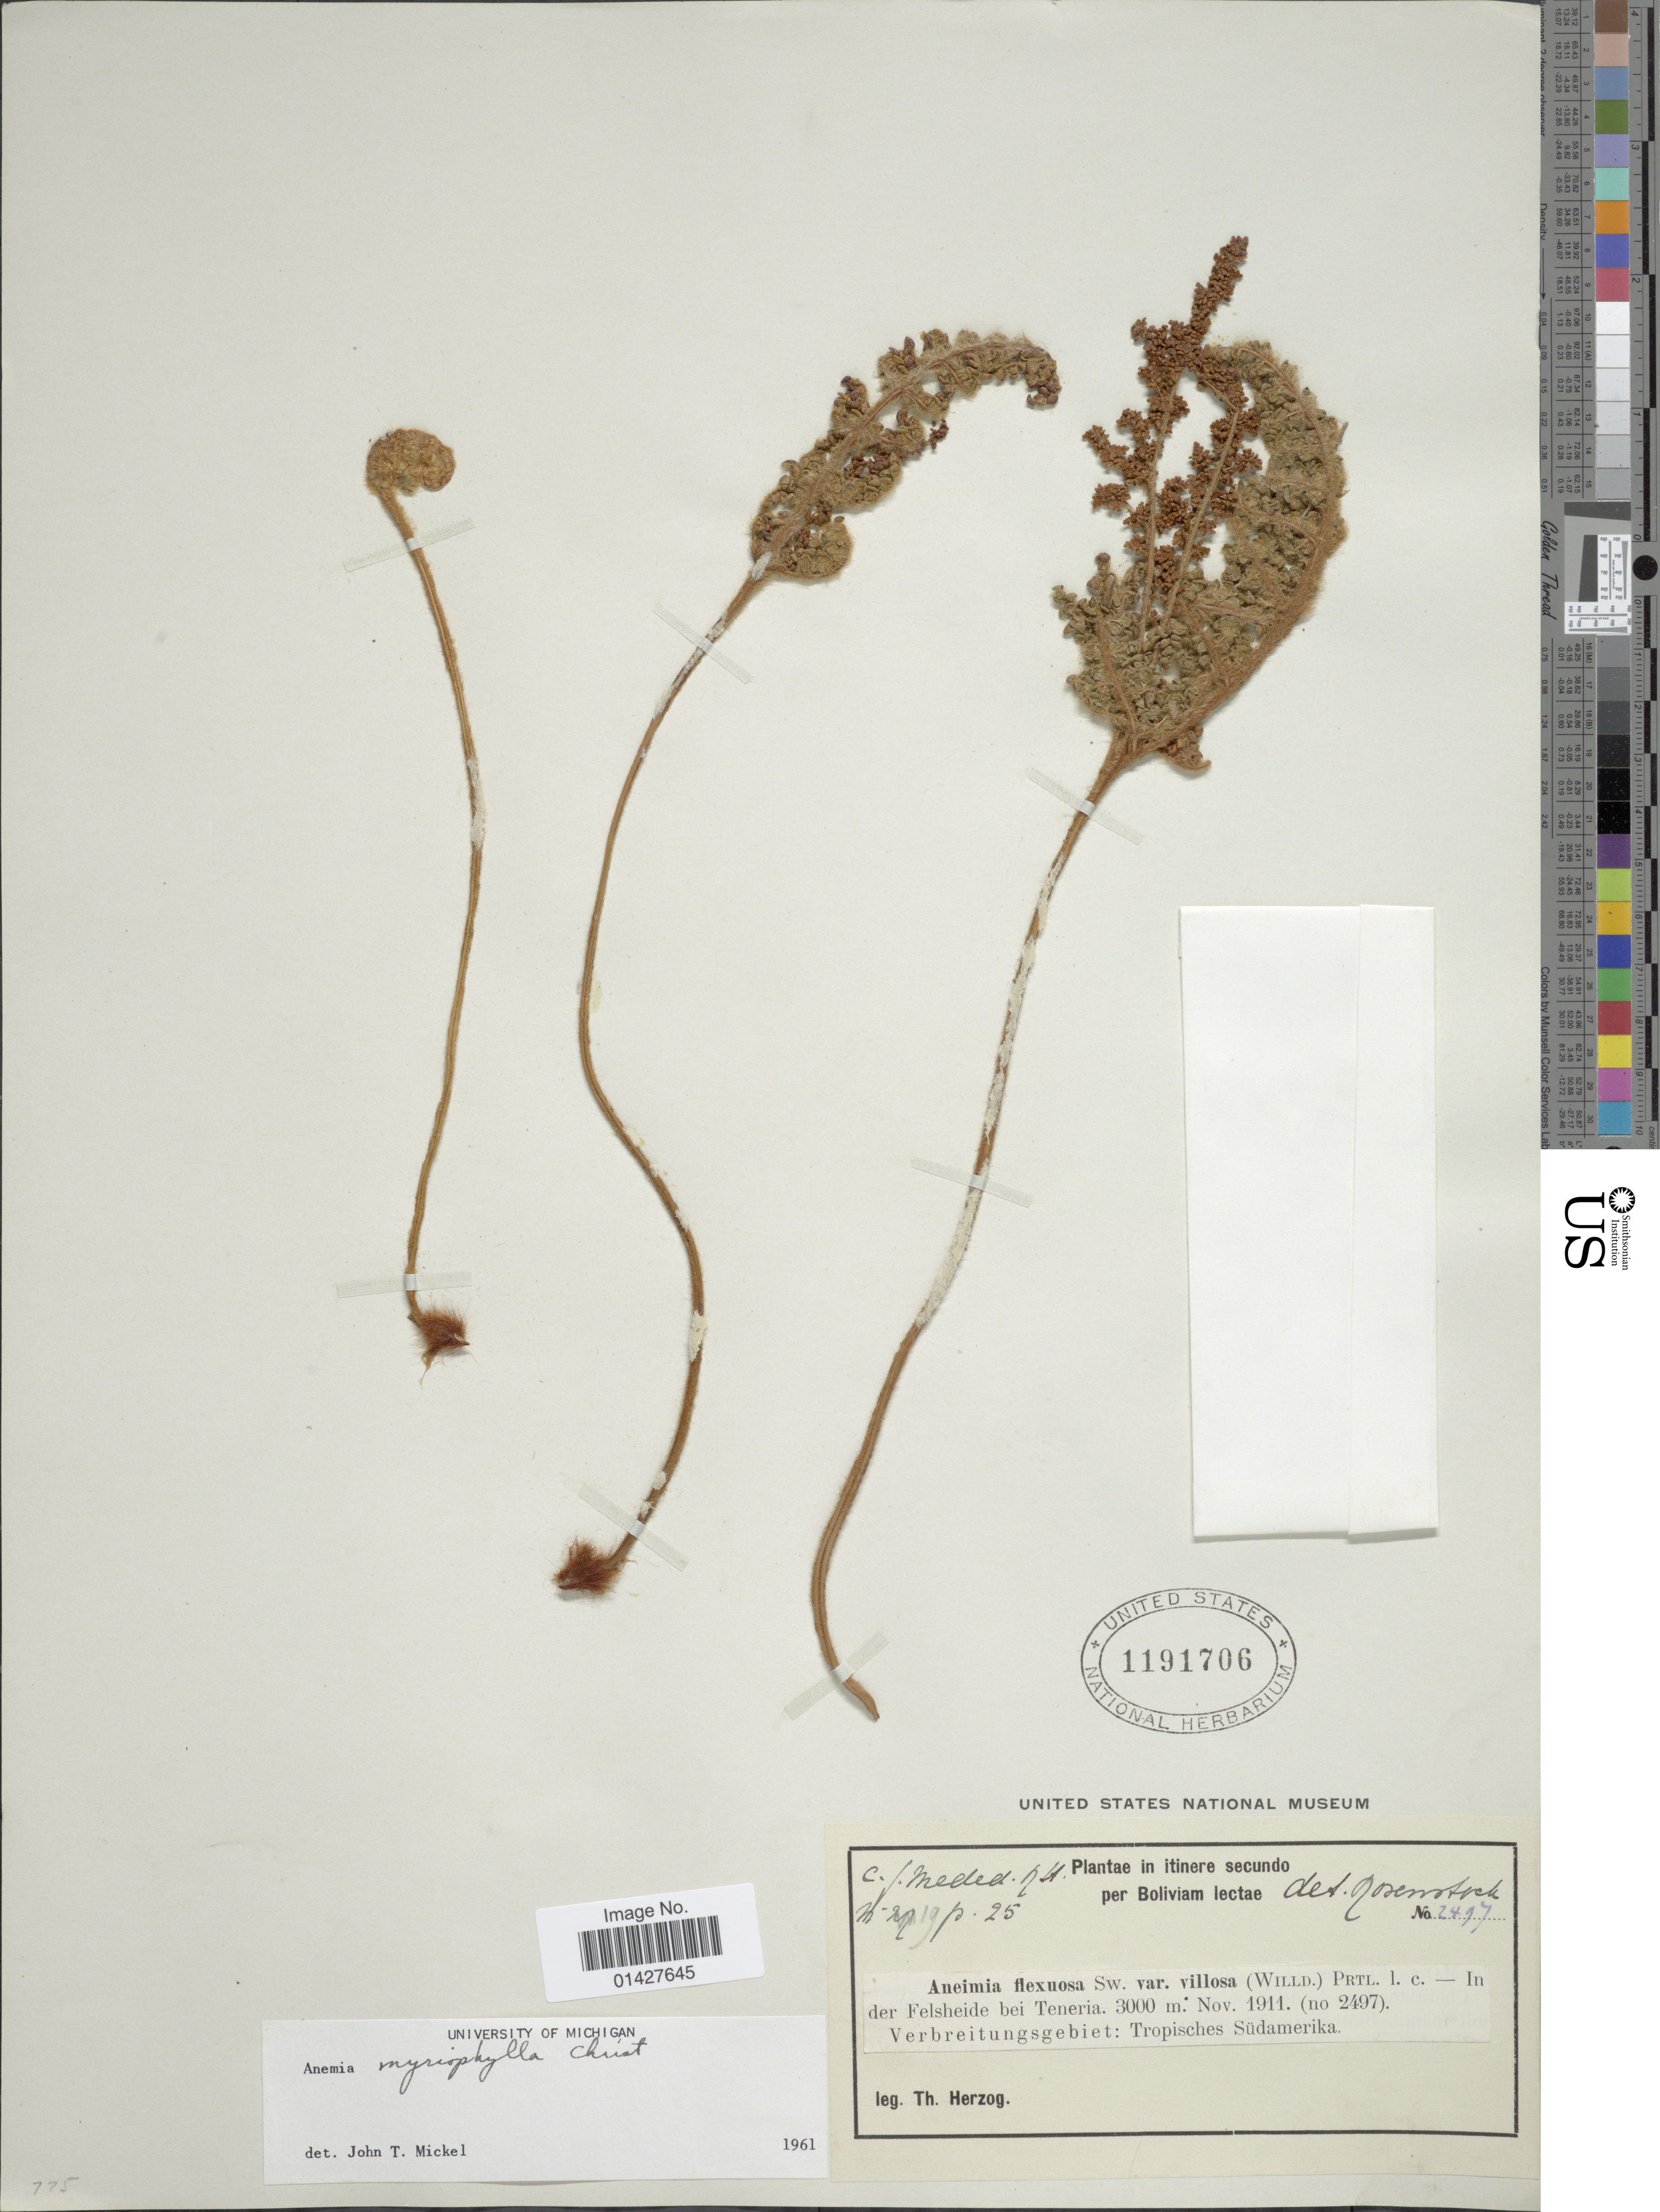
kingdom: Plantae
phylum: Tracheophyta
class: Polypodiopsida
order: Schizaeales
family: Anemiaceae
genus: Anemia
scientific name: Anemia myriophylla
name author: Christ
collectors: T. K. J. Herzog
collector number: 2497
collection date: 1911-11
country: Bolivia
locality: In der Felsheide bei Teneria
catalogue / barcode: US 1191706